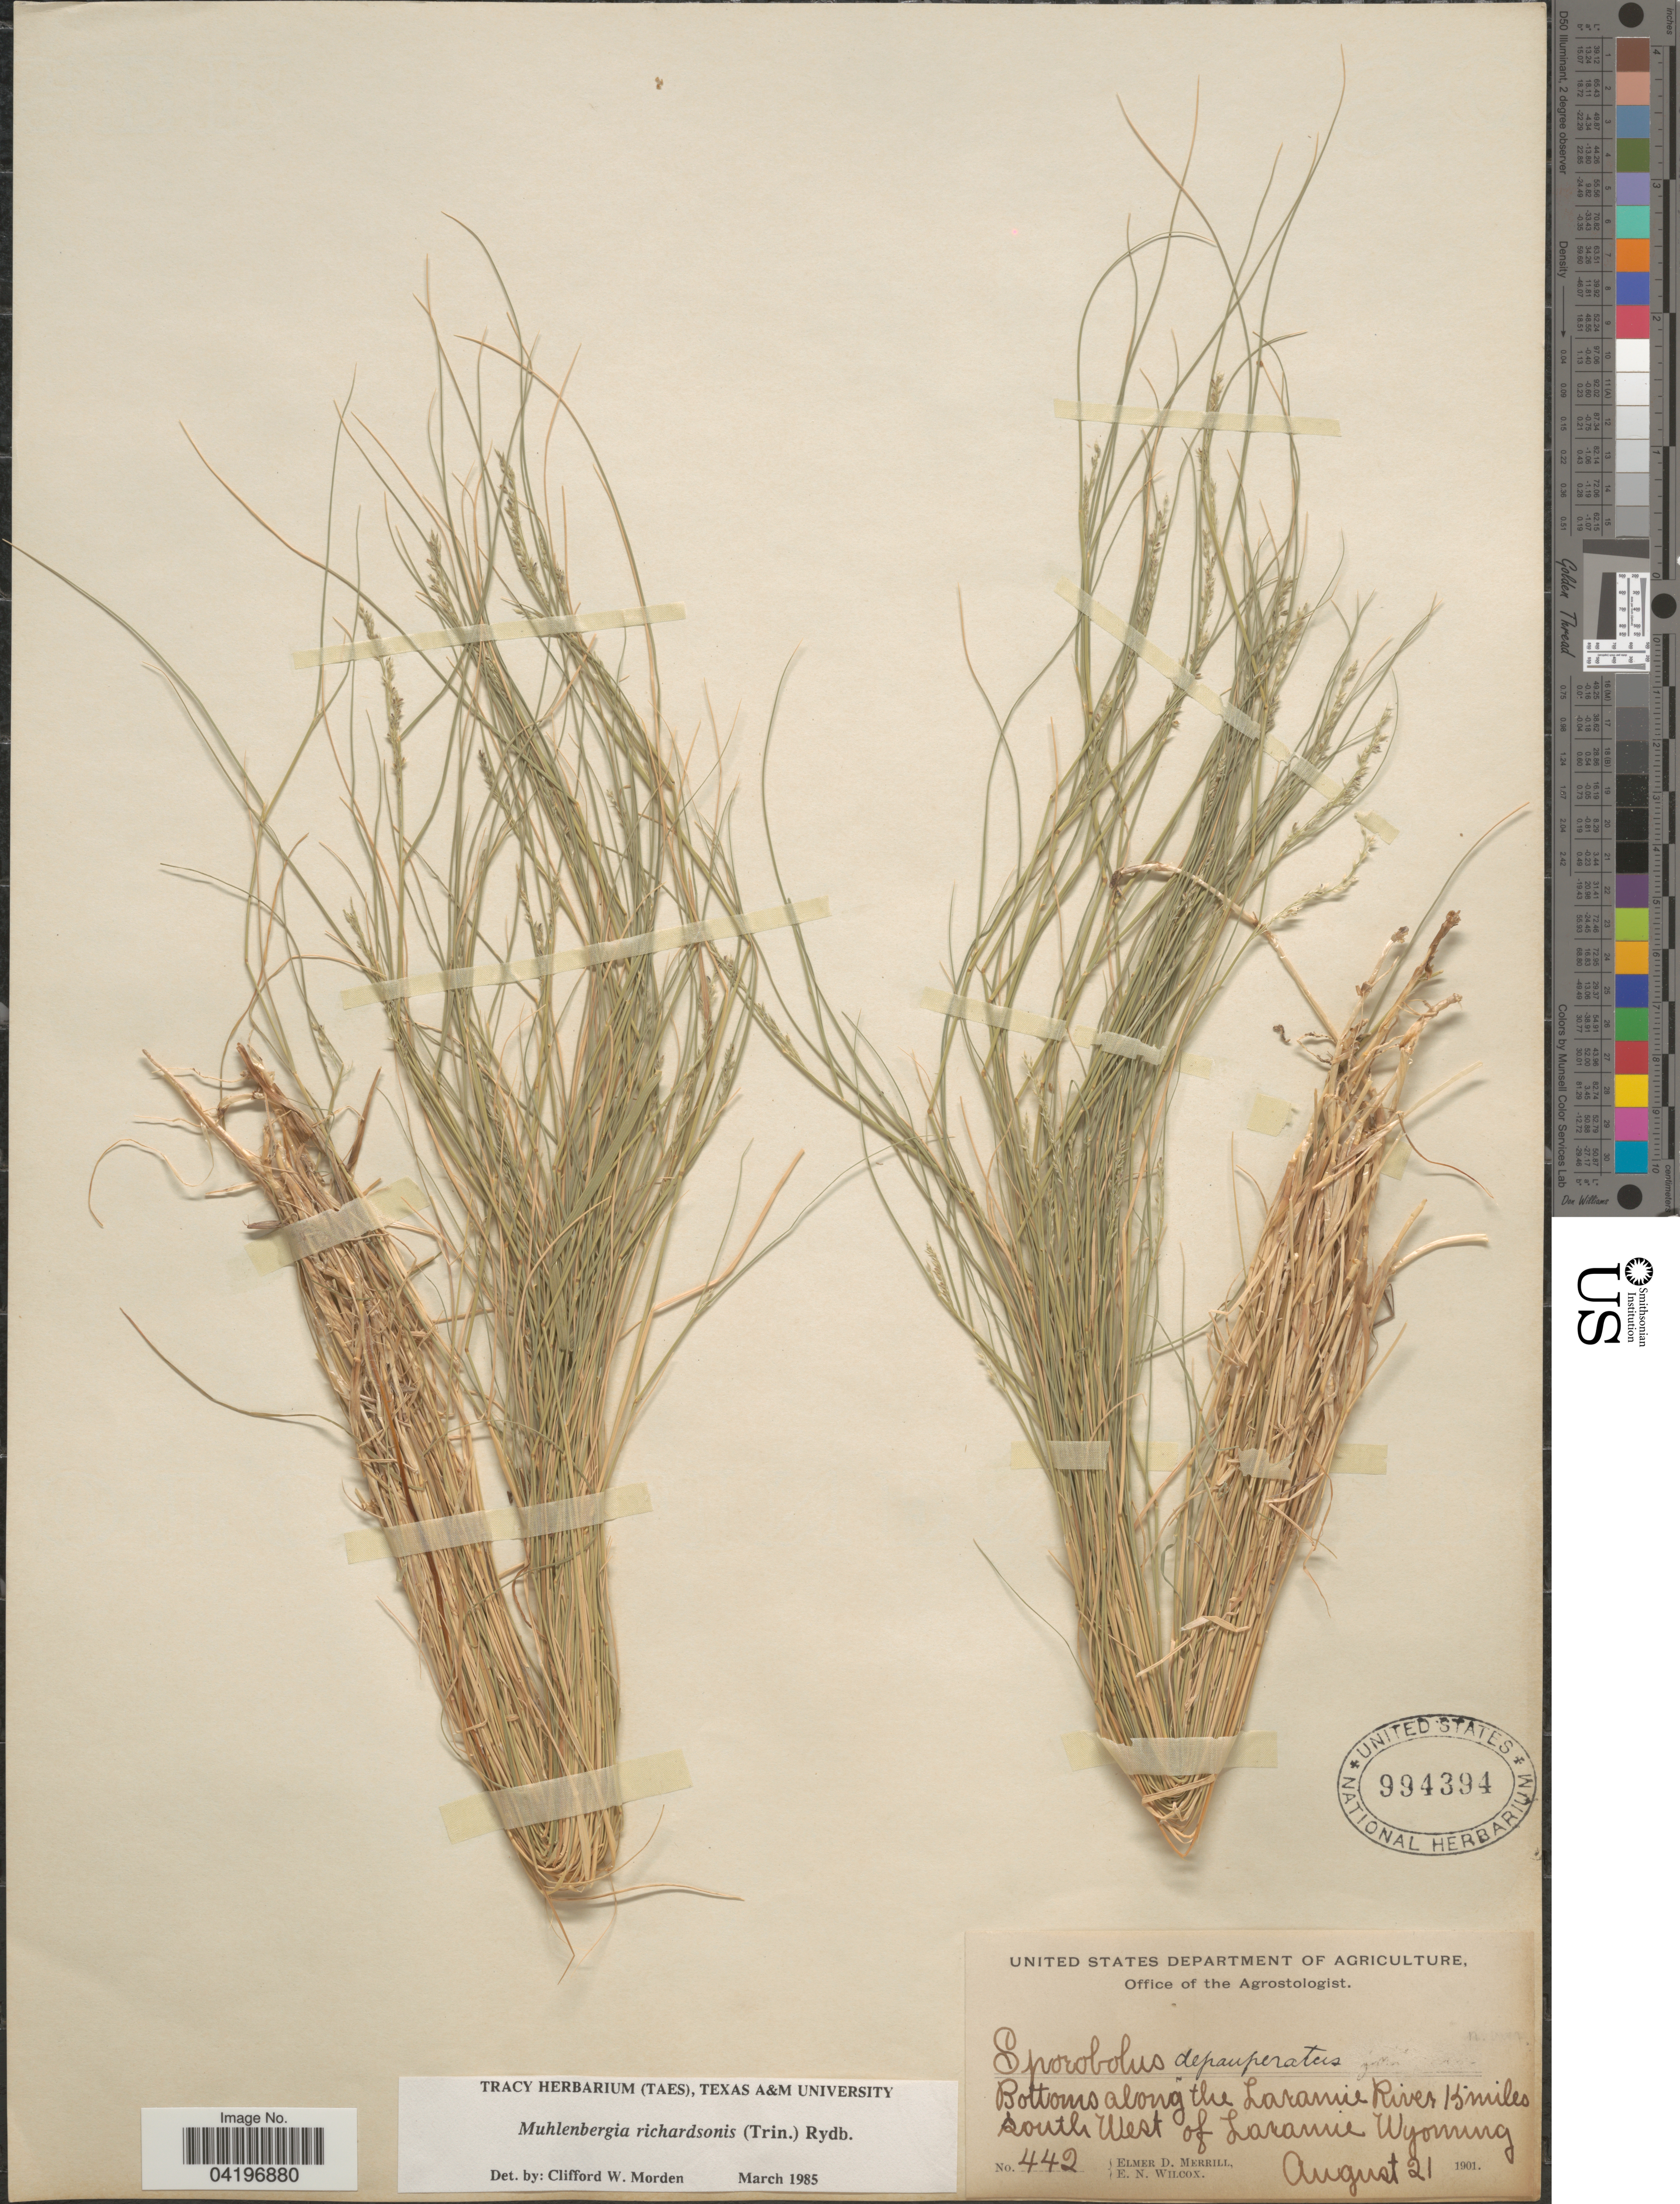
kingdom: Plantae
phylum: Tracheophyta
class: Liliopsida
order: Poales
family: Poaceae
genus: Muhlenbergia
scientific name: Muhlenbergia richardsonis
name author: (Trin.) Rydb.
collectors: E. D. Merrill & E. Wilcox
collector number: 442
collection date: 1901-08-21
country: United States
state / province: Wyoming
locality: Bottoms along the Laramie River 15 miles South West of Laramie.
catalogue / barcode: US 994394